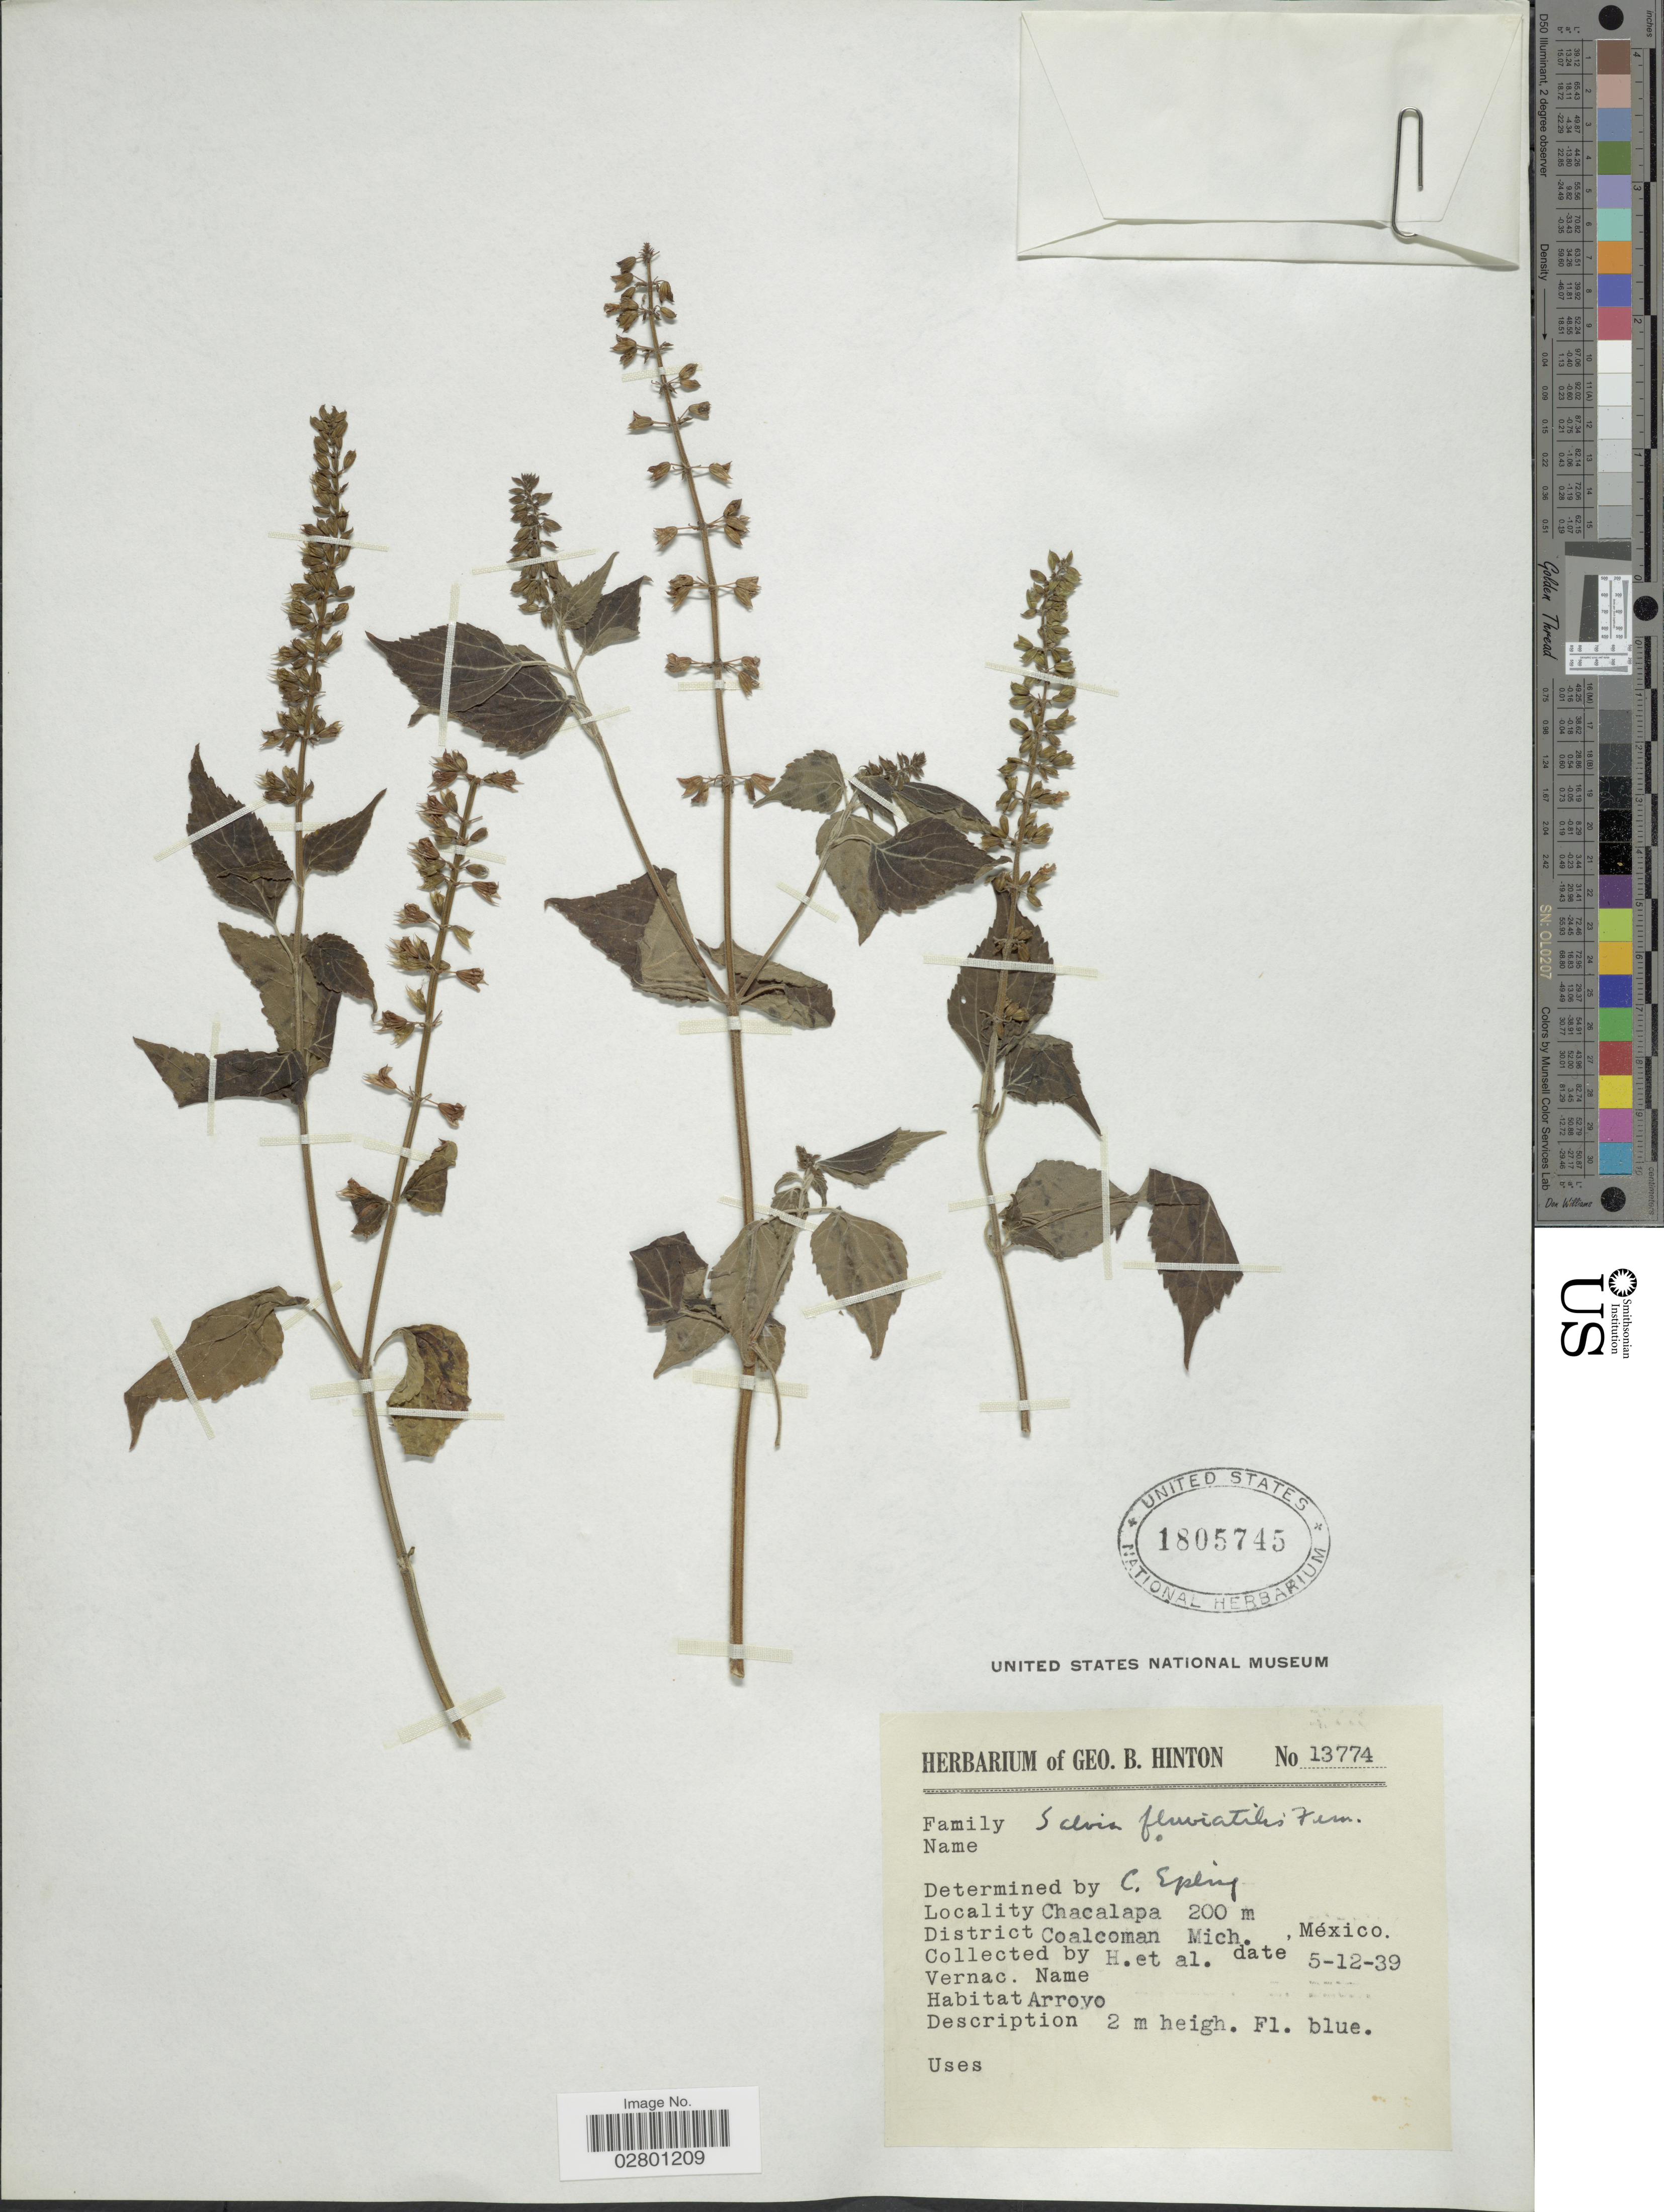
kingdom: Plantae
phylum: Tracheophyta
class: Magnoliopsida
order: Lamiales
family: Lamiaceae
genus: Salvia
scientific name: Salvia fluviatilis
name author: Fernald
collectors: G. B. Hinton & et al.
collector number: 13774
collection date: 1939-12-05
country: Mexico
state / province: Michoacán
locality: Chacalapa, District Coalcoman, Mich.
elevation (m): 200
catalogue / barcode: US 1805745